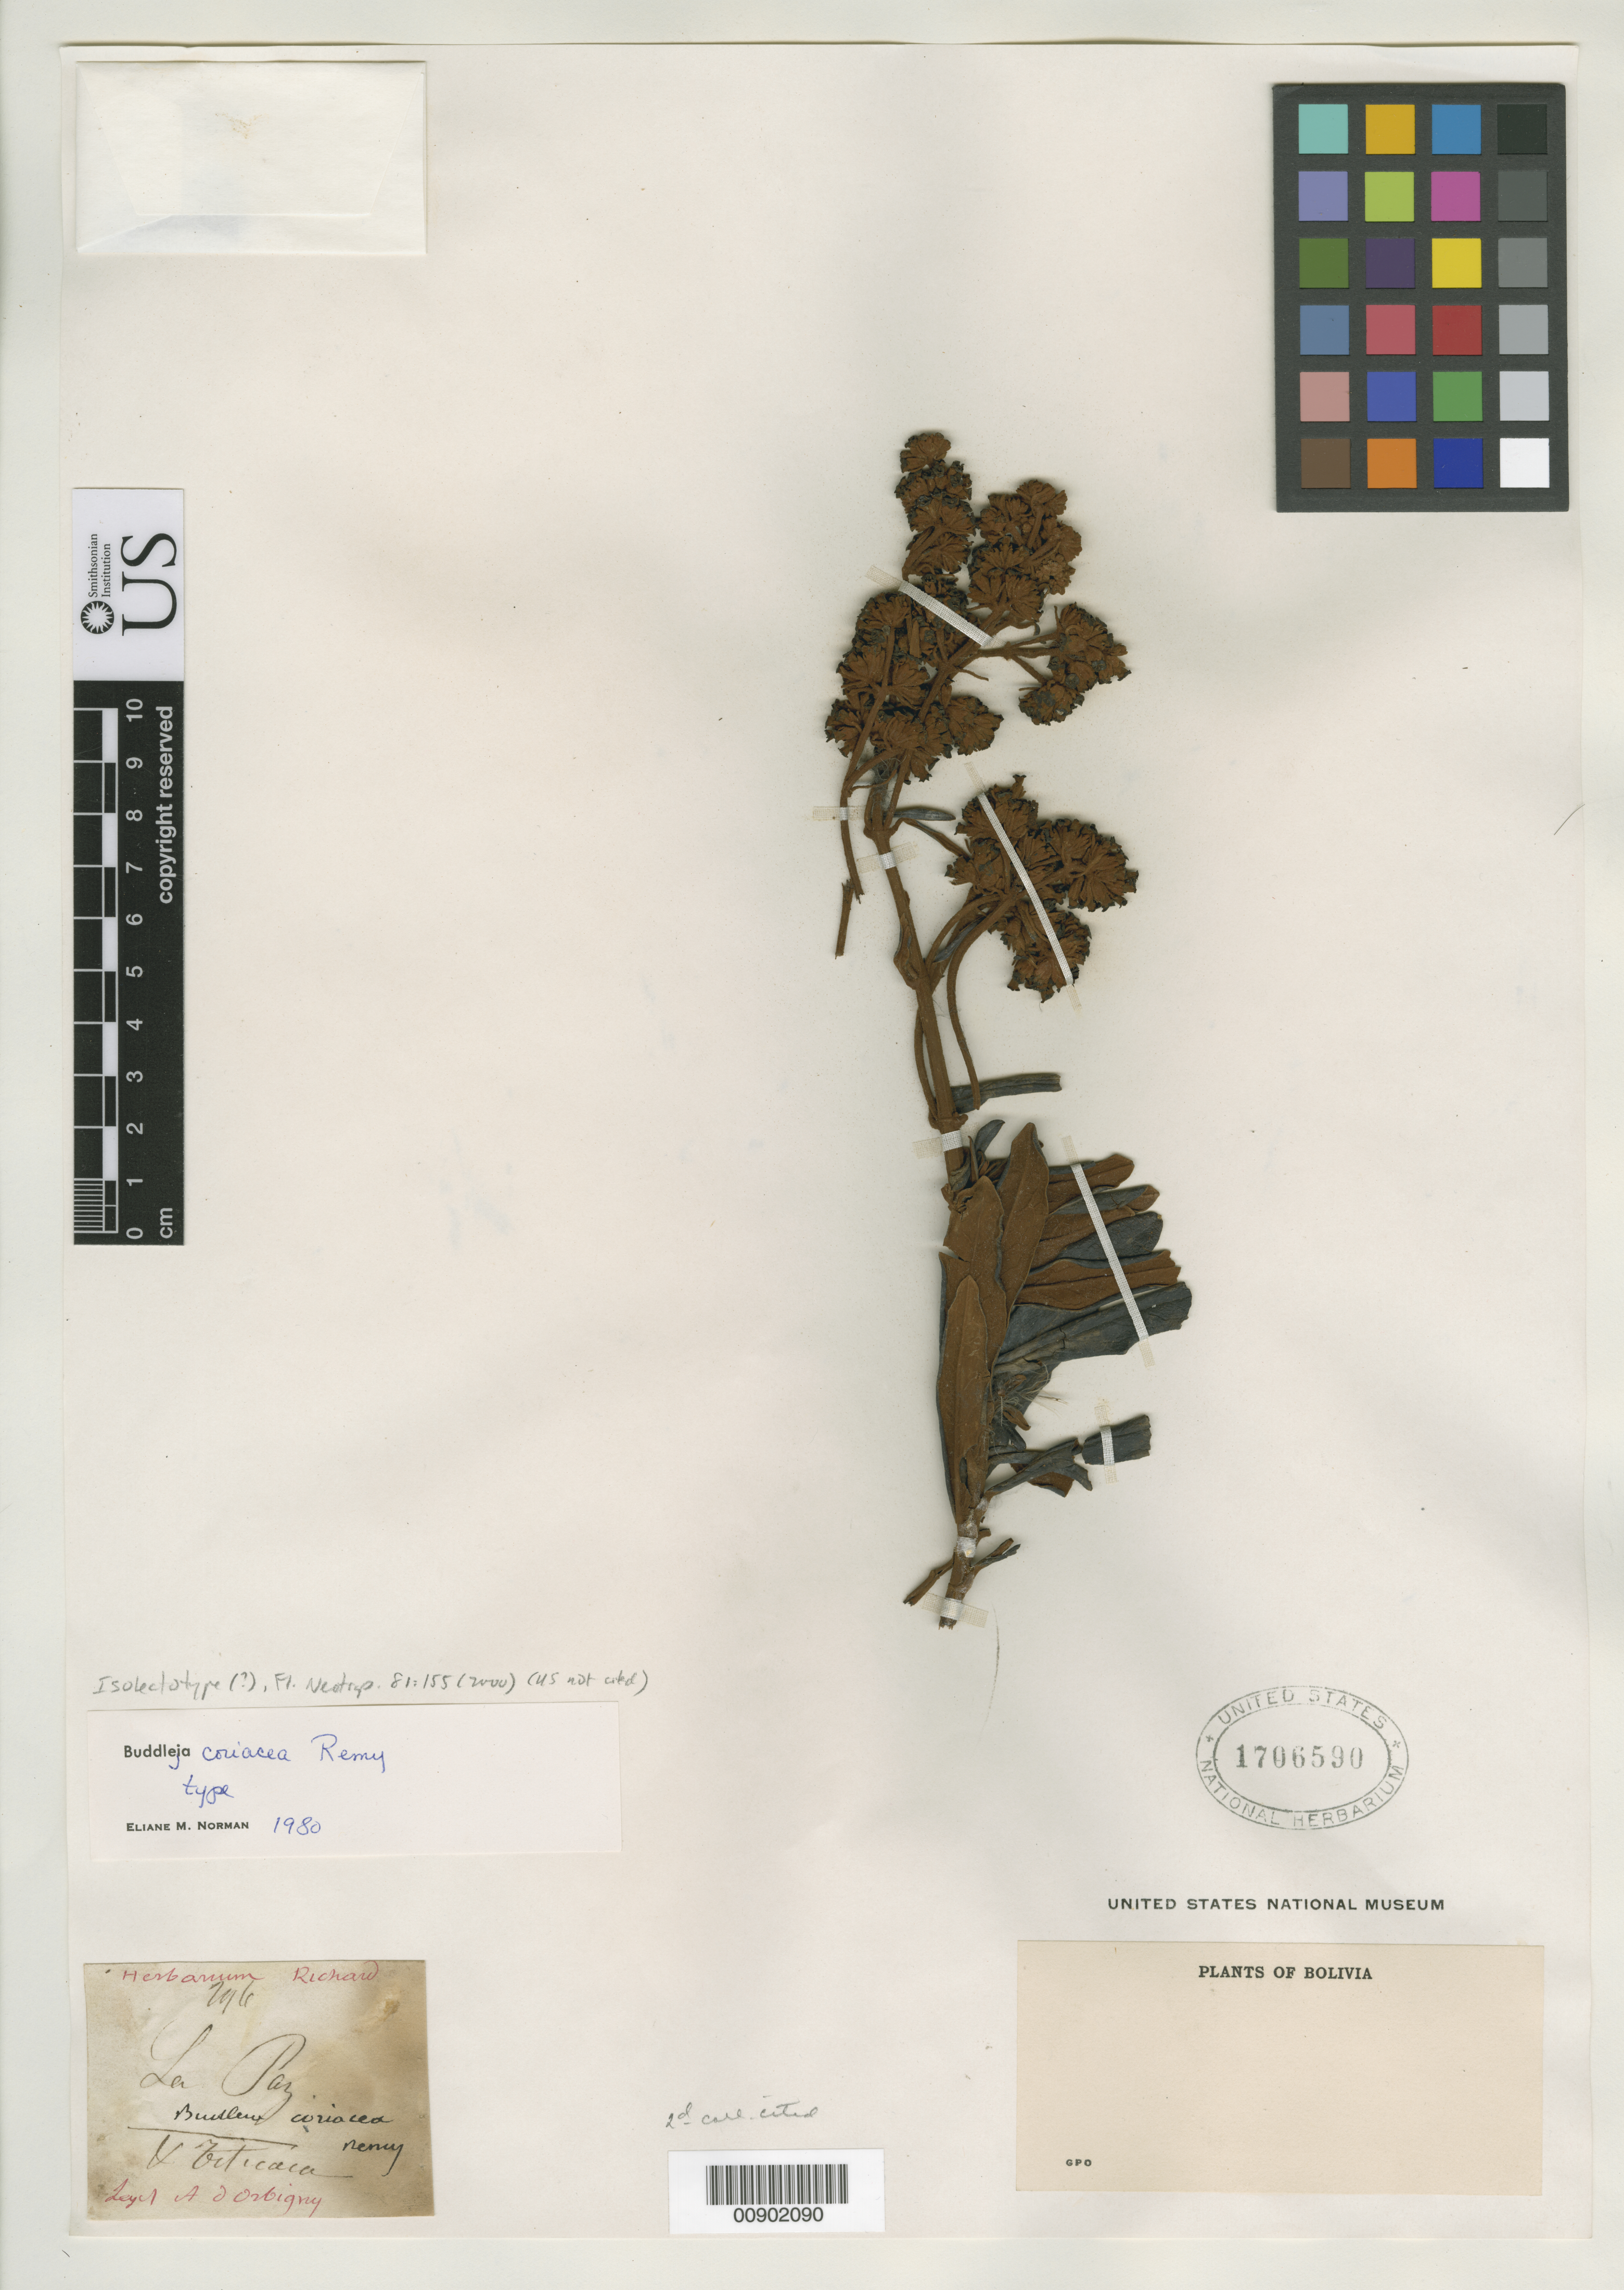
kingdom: Plantae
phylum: Tracheophyta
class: Magnoliopsida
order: Lamiales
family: Scrophulariaceae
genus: Buddleja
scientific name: Buddleja coriacea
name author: Remy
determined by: Norman, E. M.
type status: Isolectotype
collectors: A. Orbigny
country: Bolivia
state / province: La Paz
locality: La Paz, V. Titicaca.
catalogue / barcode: US 1706590